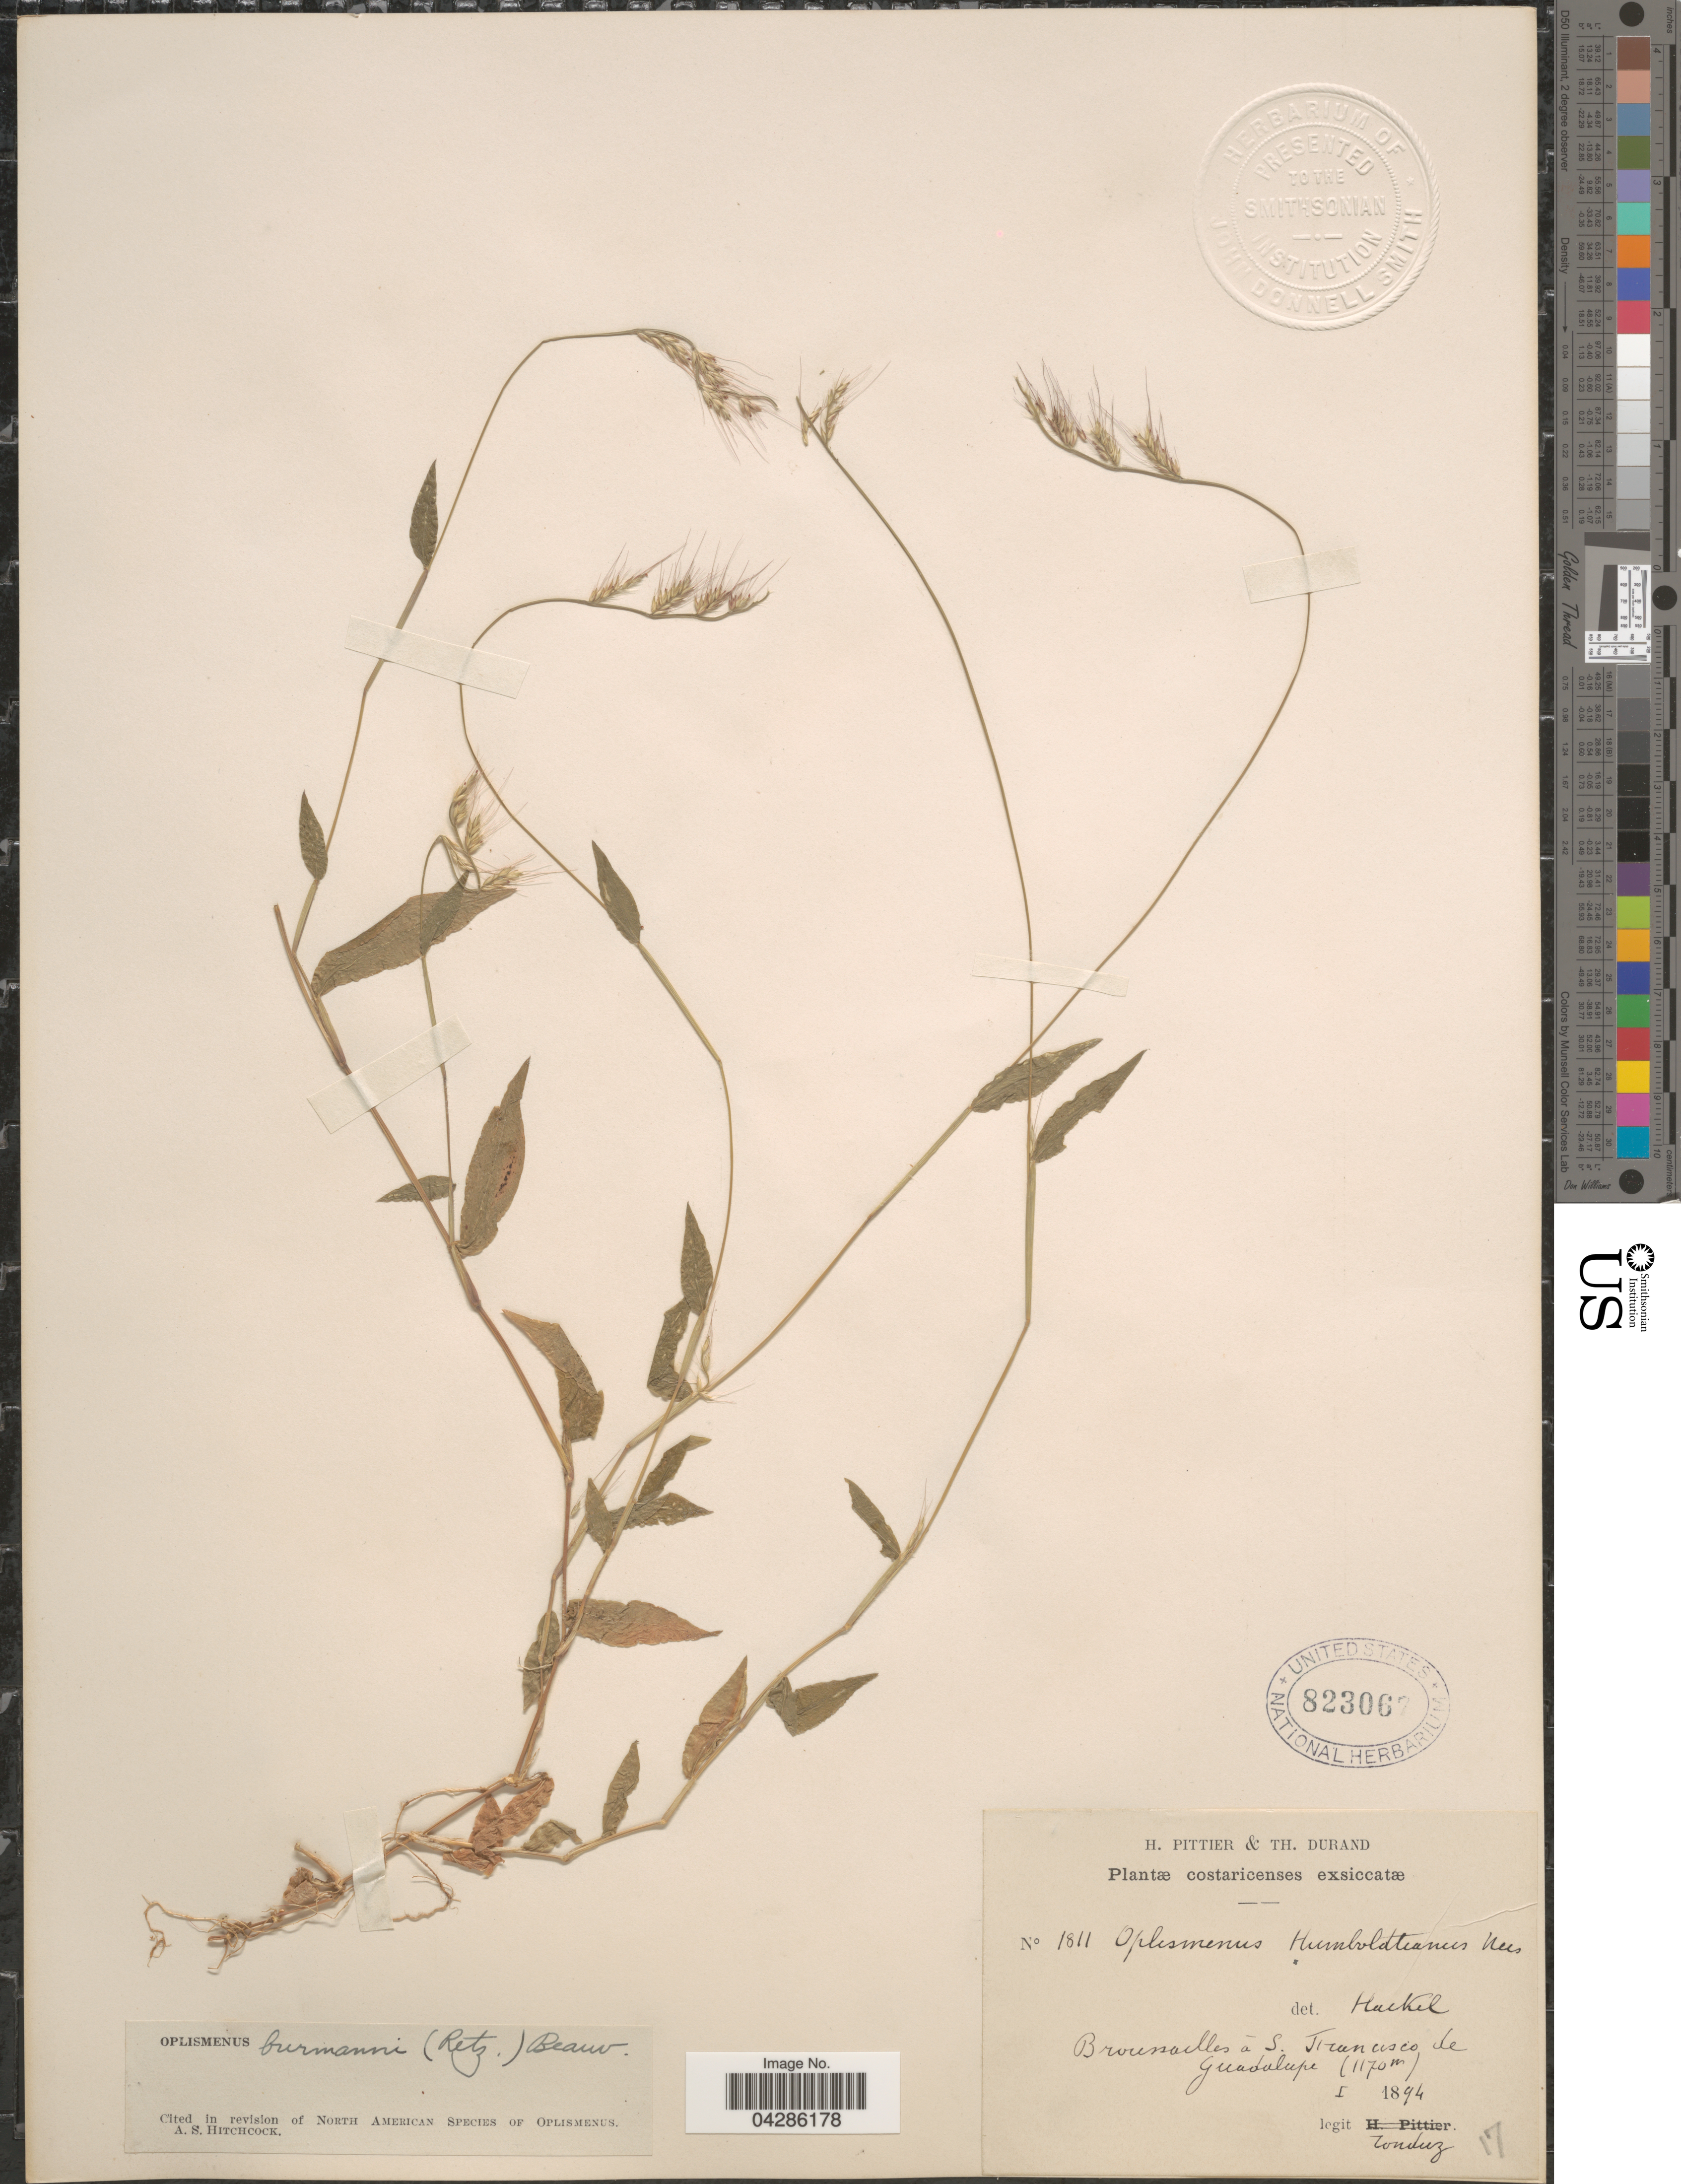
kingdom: Plantae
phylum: Tracheophyta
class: Liliopsida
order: Poales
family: Poaceae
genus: Oplismenus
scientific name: Oplismenus burmannii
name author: (Retz.) P. Beauv.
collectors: Tonduz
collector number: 1811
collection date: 1894-01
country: Costa Rica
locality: Broussailles á S. Francisco de Guadalupe.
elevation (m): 1170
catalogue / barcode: US 823067